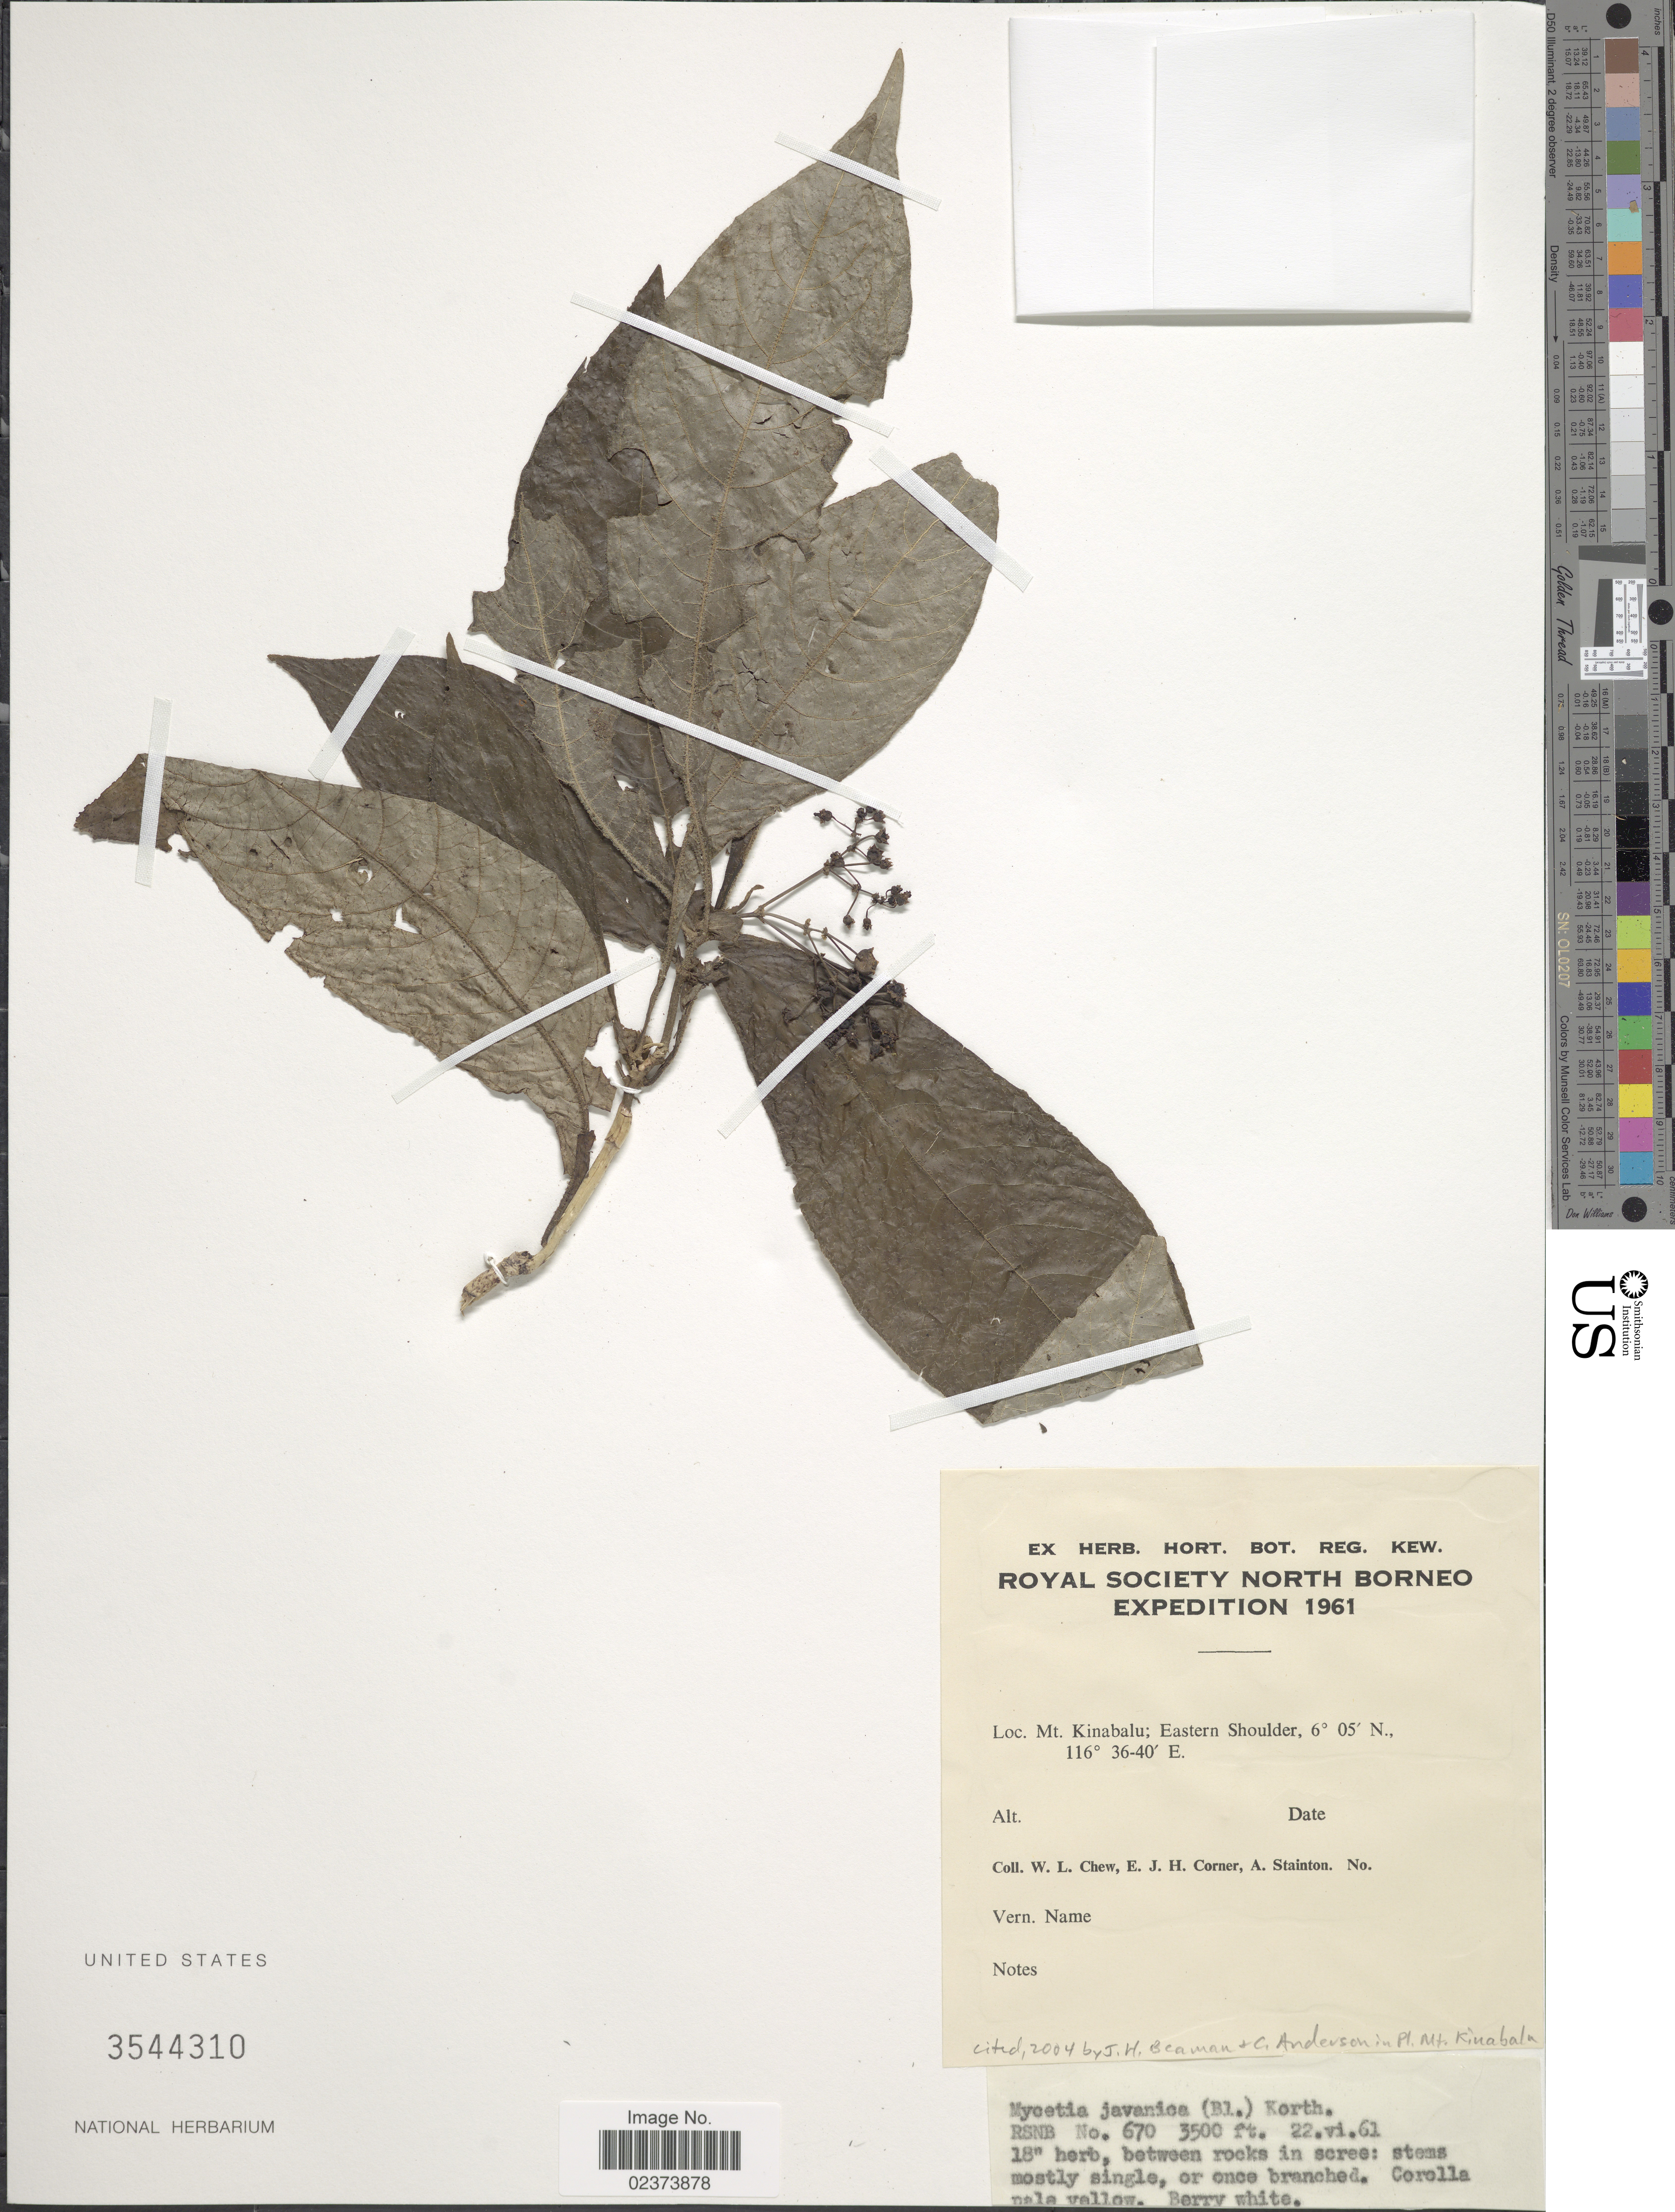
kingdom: Plantae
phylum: Tracheophyta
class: Magnoliopsida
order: Gentianales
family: Rubiaceae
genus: Mycetia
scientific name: Mycetia javanica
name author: (Blume) Reinw. ex Korth.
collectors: W. Chew, E. Corner & A. Stainton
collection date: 1961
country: Malaysia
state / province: Sabah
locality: Mt. Kinabalu: Eastern Shoulder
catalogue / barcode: US 3544310